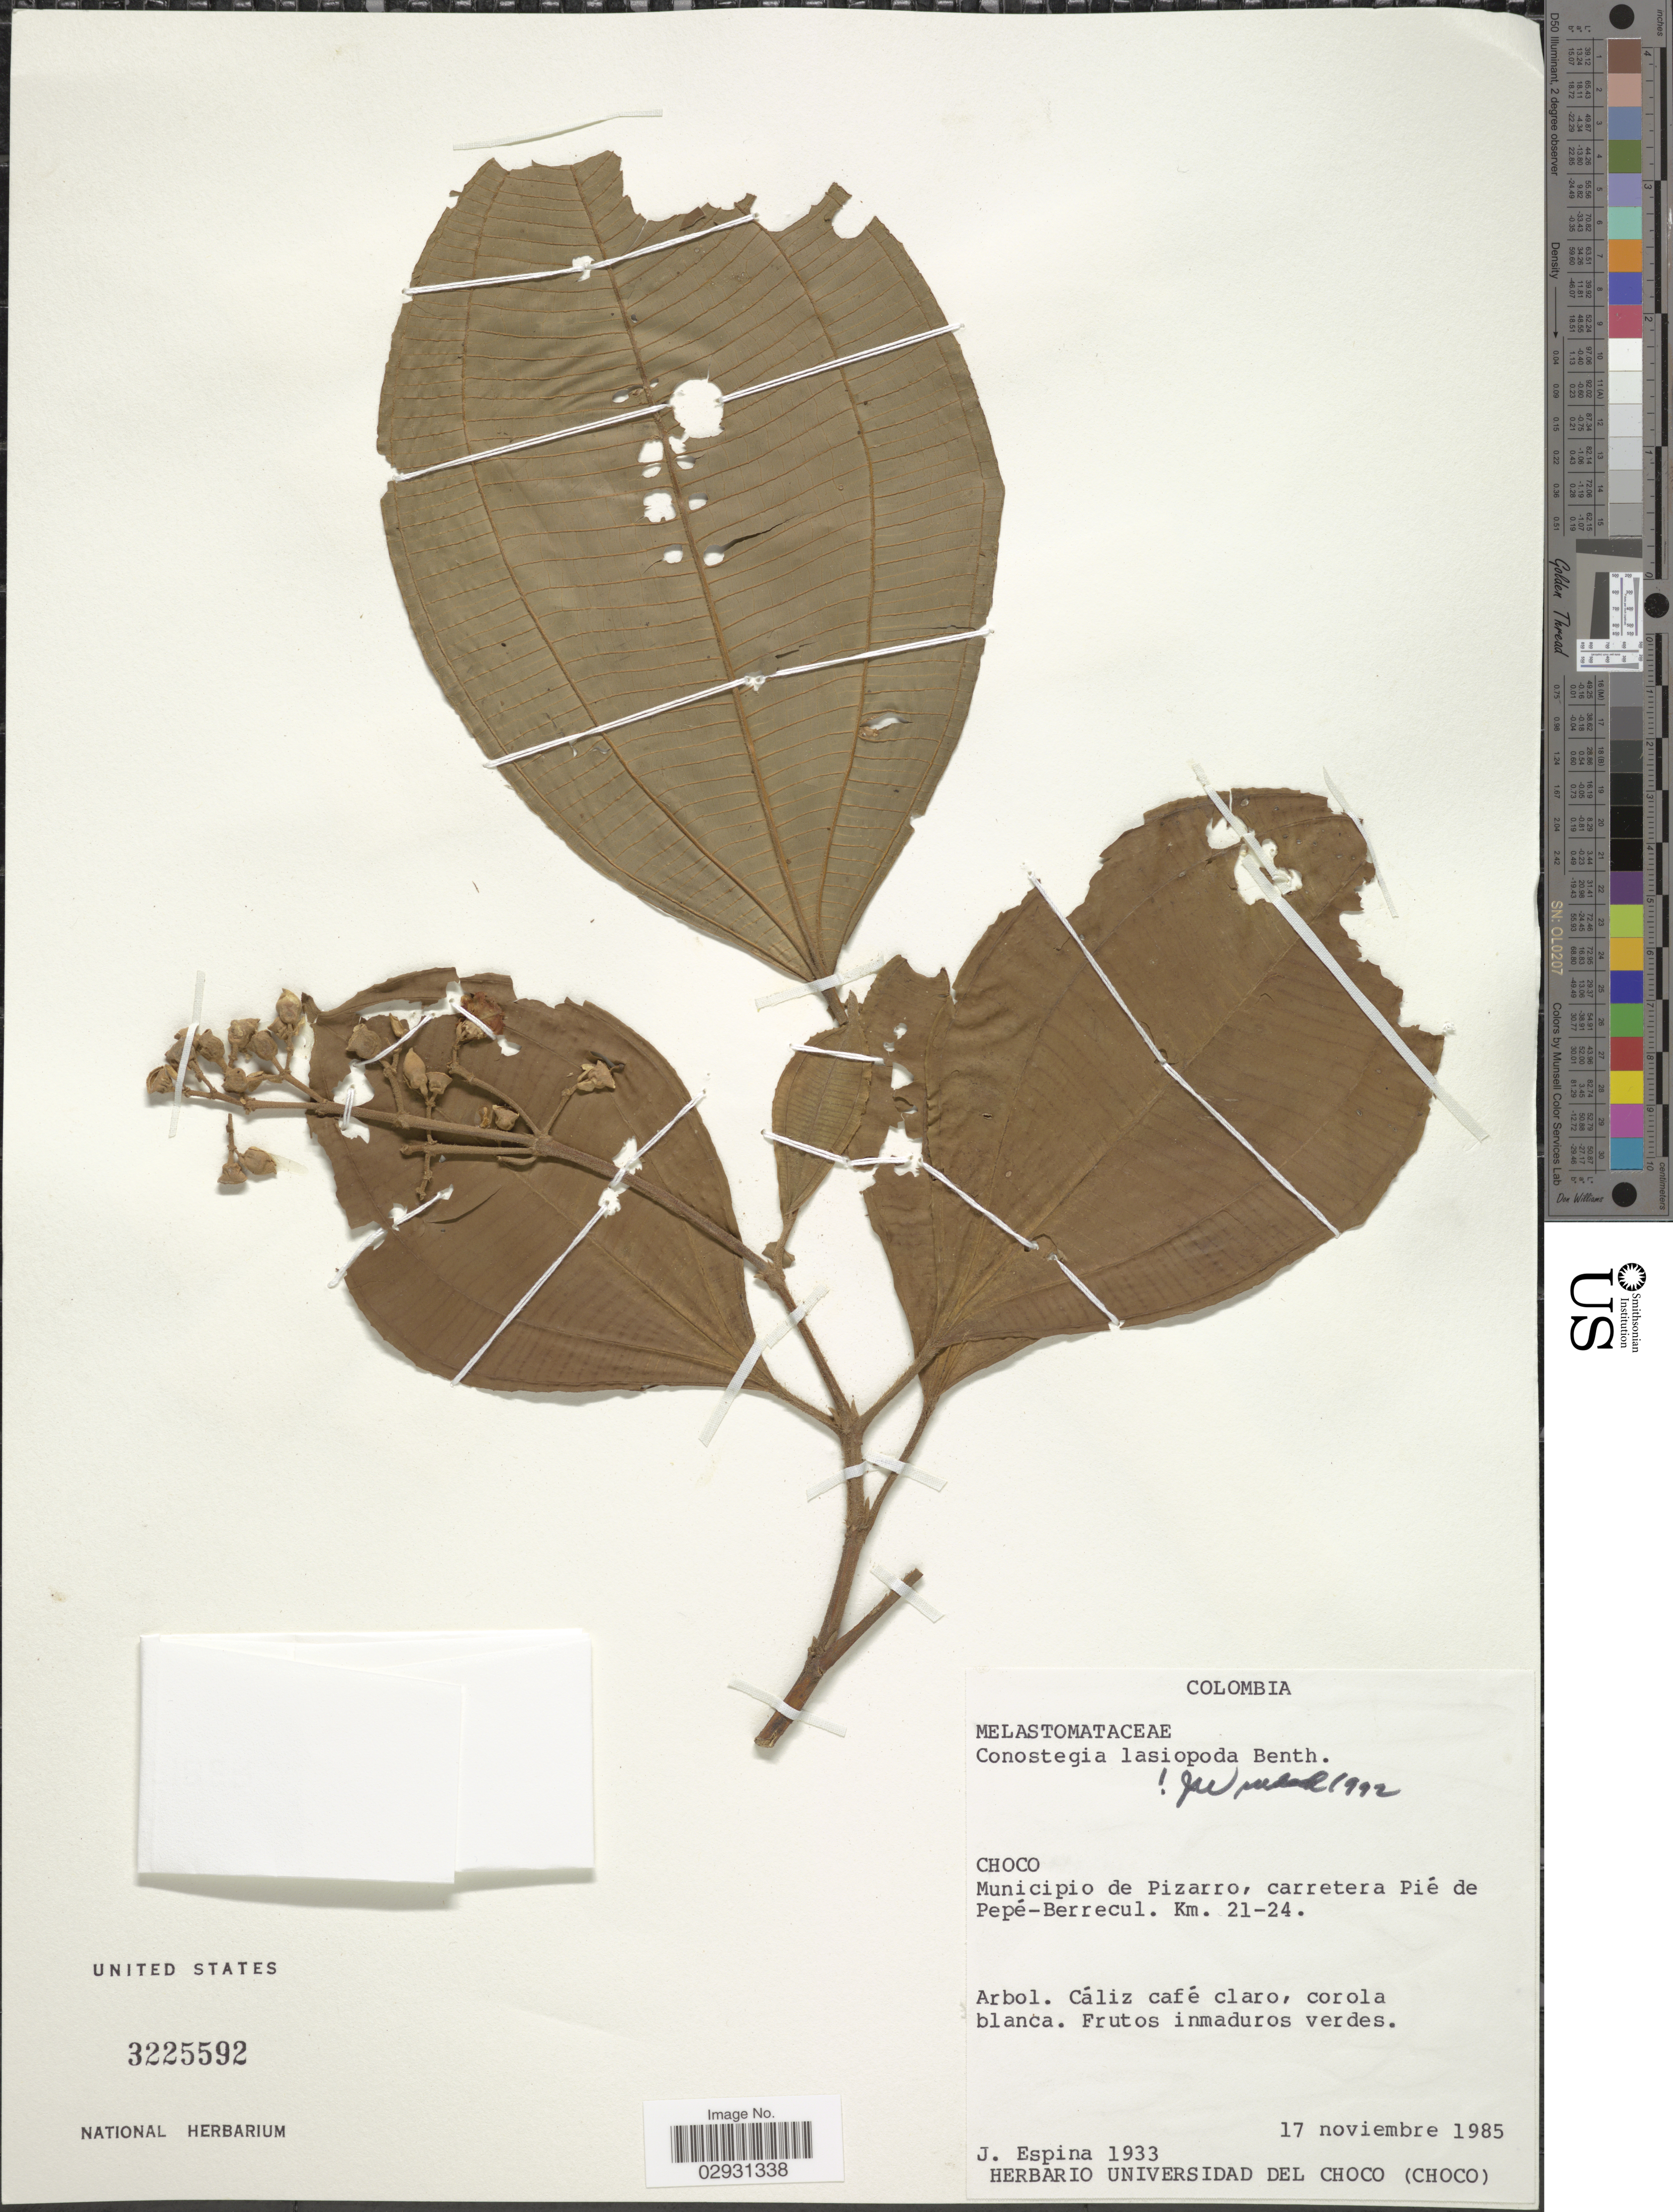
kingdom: Plantae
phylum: Tracheophyta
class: Magnoliopsida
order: Myrtales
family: Melastomataceae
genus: Conostegia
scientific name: Conostegia lasiopoda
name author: Benth.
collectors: J. Espina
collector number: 1933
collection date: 1985-11-17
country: Colombia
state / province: Chocó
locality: Municipio de Pizarro, carretera Pié de Pepé-Berrecul. Km. 21-24.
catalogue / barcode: US 3225592